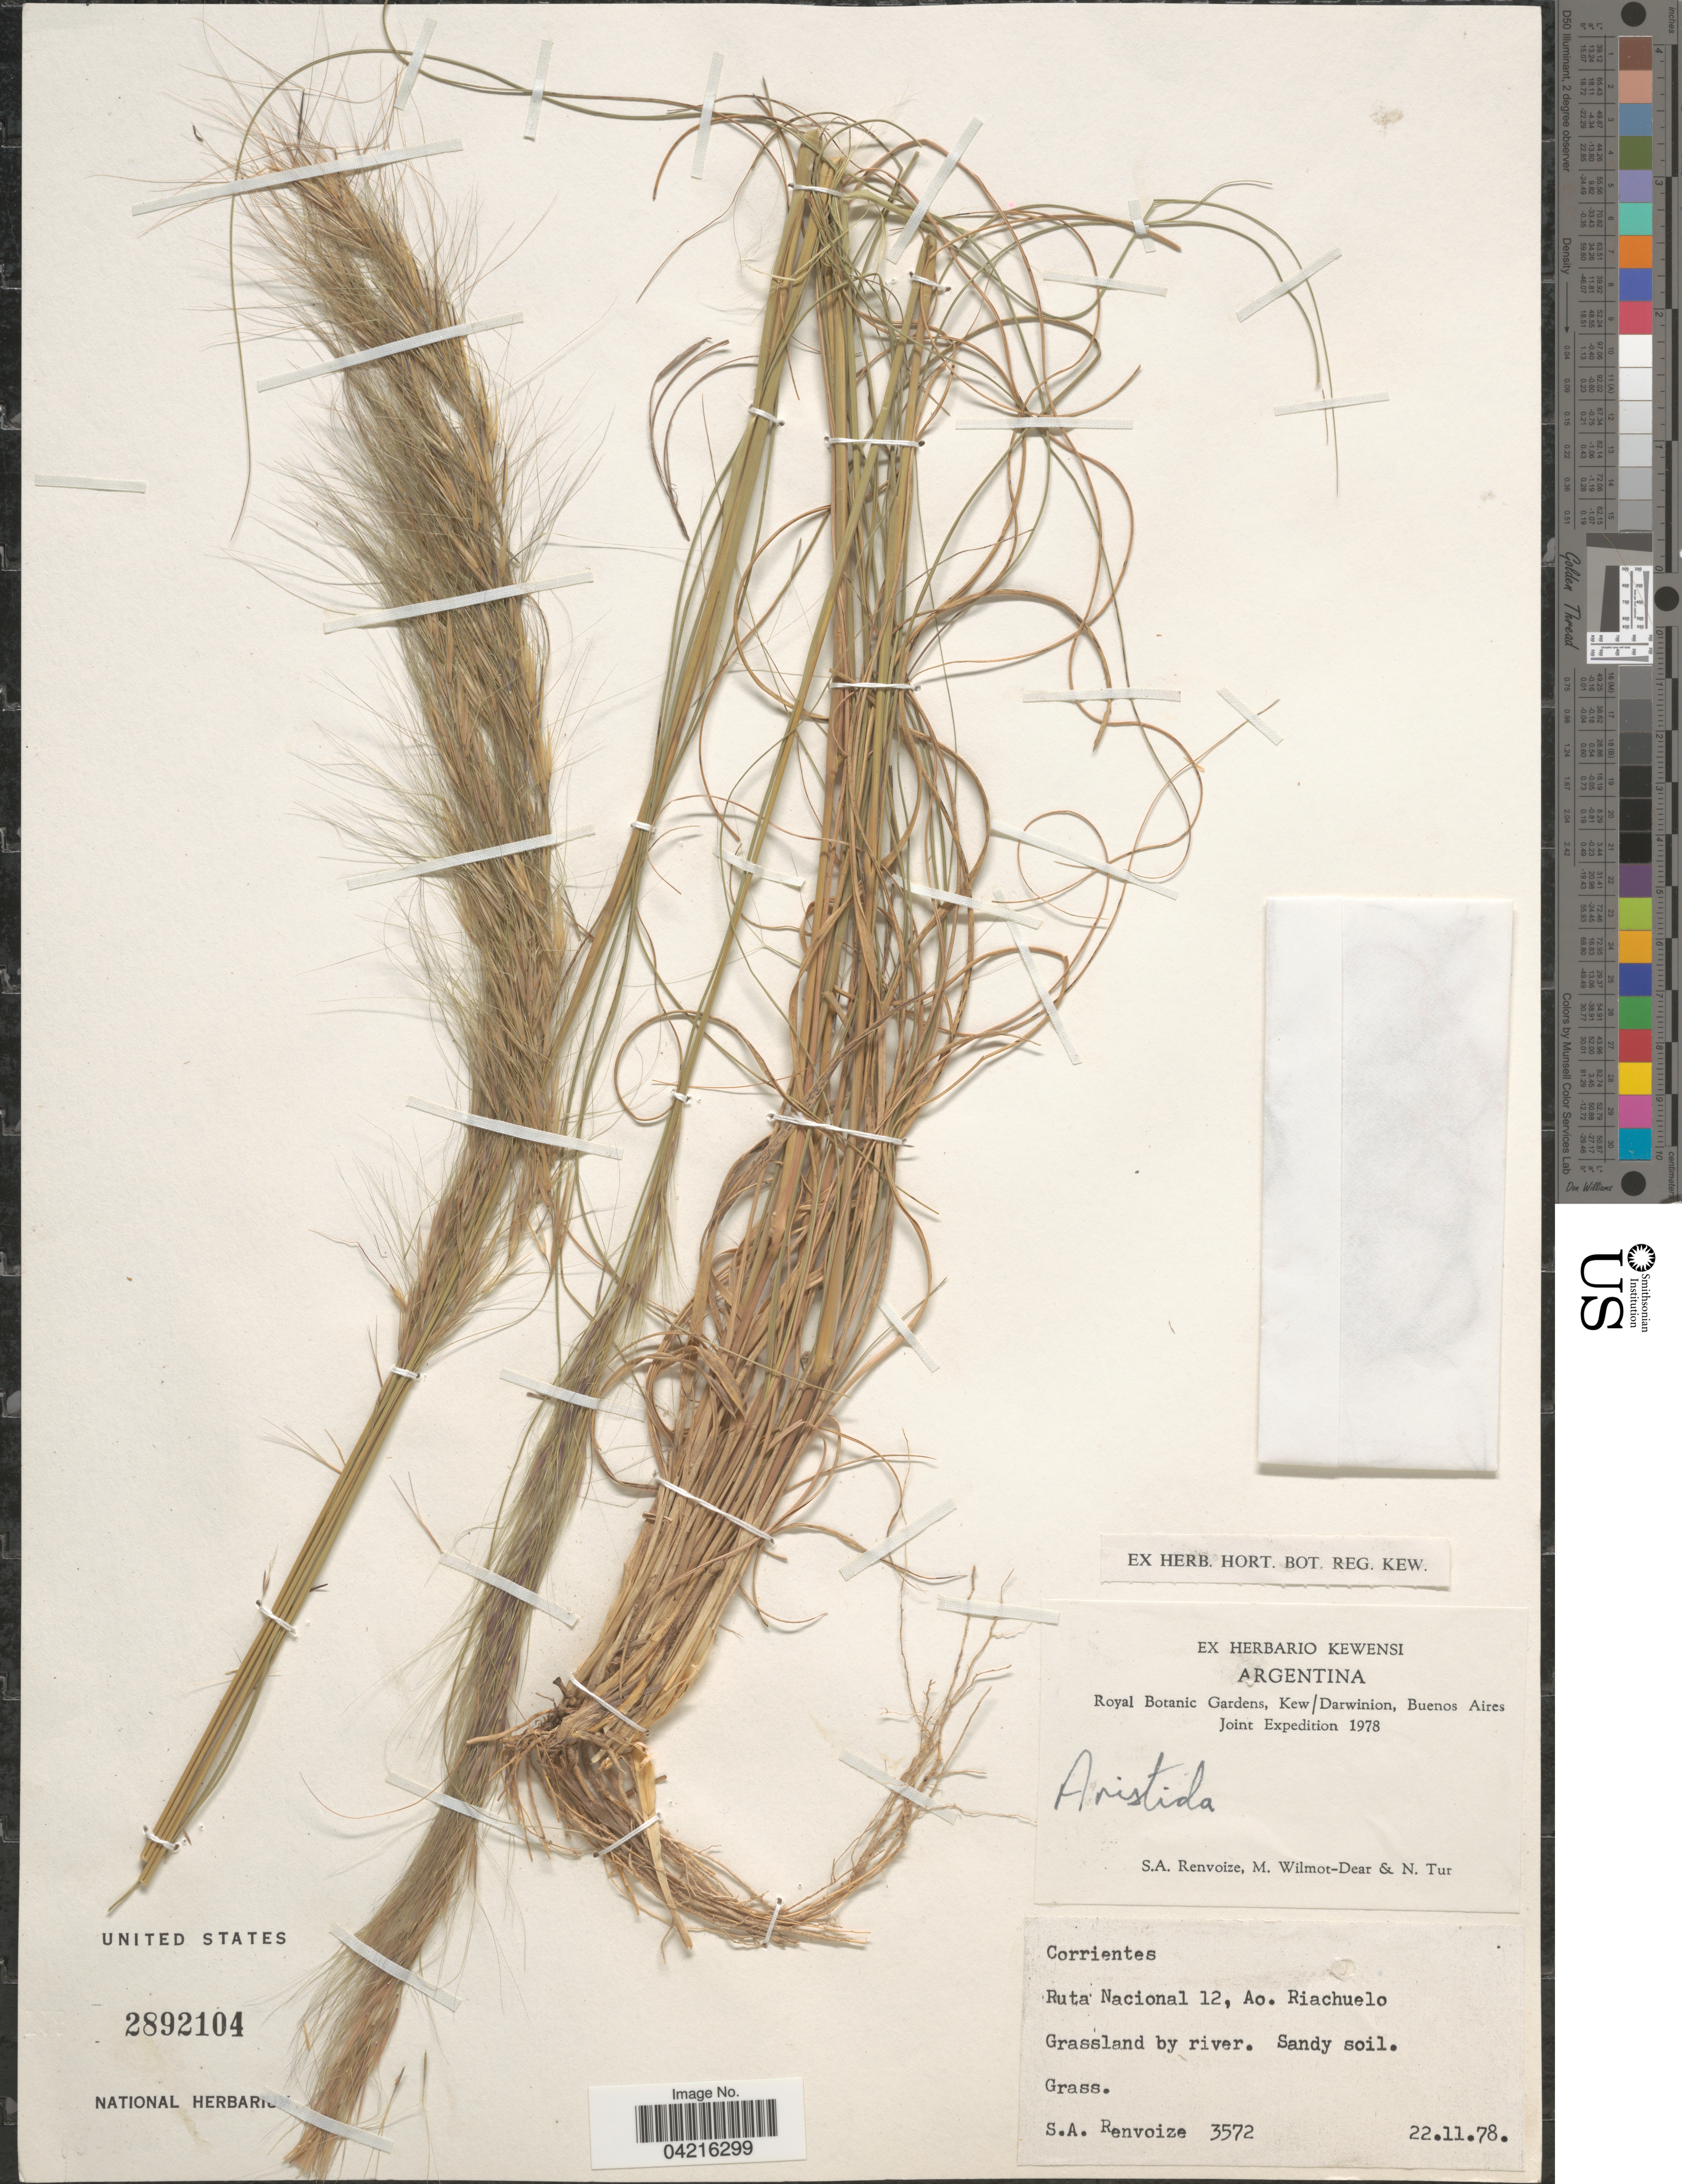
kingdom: Plantae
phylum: Tracheophyta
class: Liliopsida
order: Poales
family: Poaceae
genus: Aristida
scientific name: Aristida sp.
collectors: S. A. Renvoize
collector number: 3572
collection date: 1978-11-22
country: Argentina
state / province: Corrientes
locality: Royal Botanic Gardens, Kew/Darwinion, Buenos Aires Joint Expedition 1978. Ruta Nacional 12, Ao. Riachuelo. Grassland by river.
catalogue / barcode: US 2892104